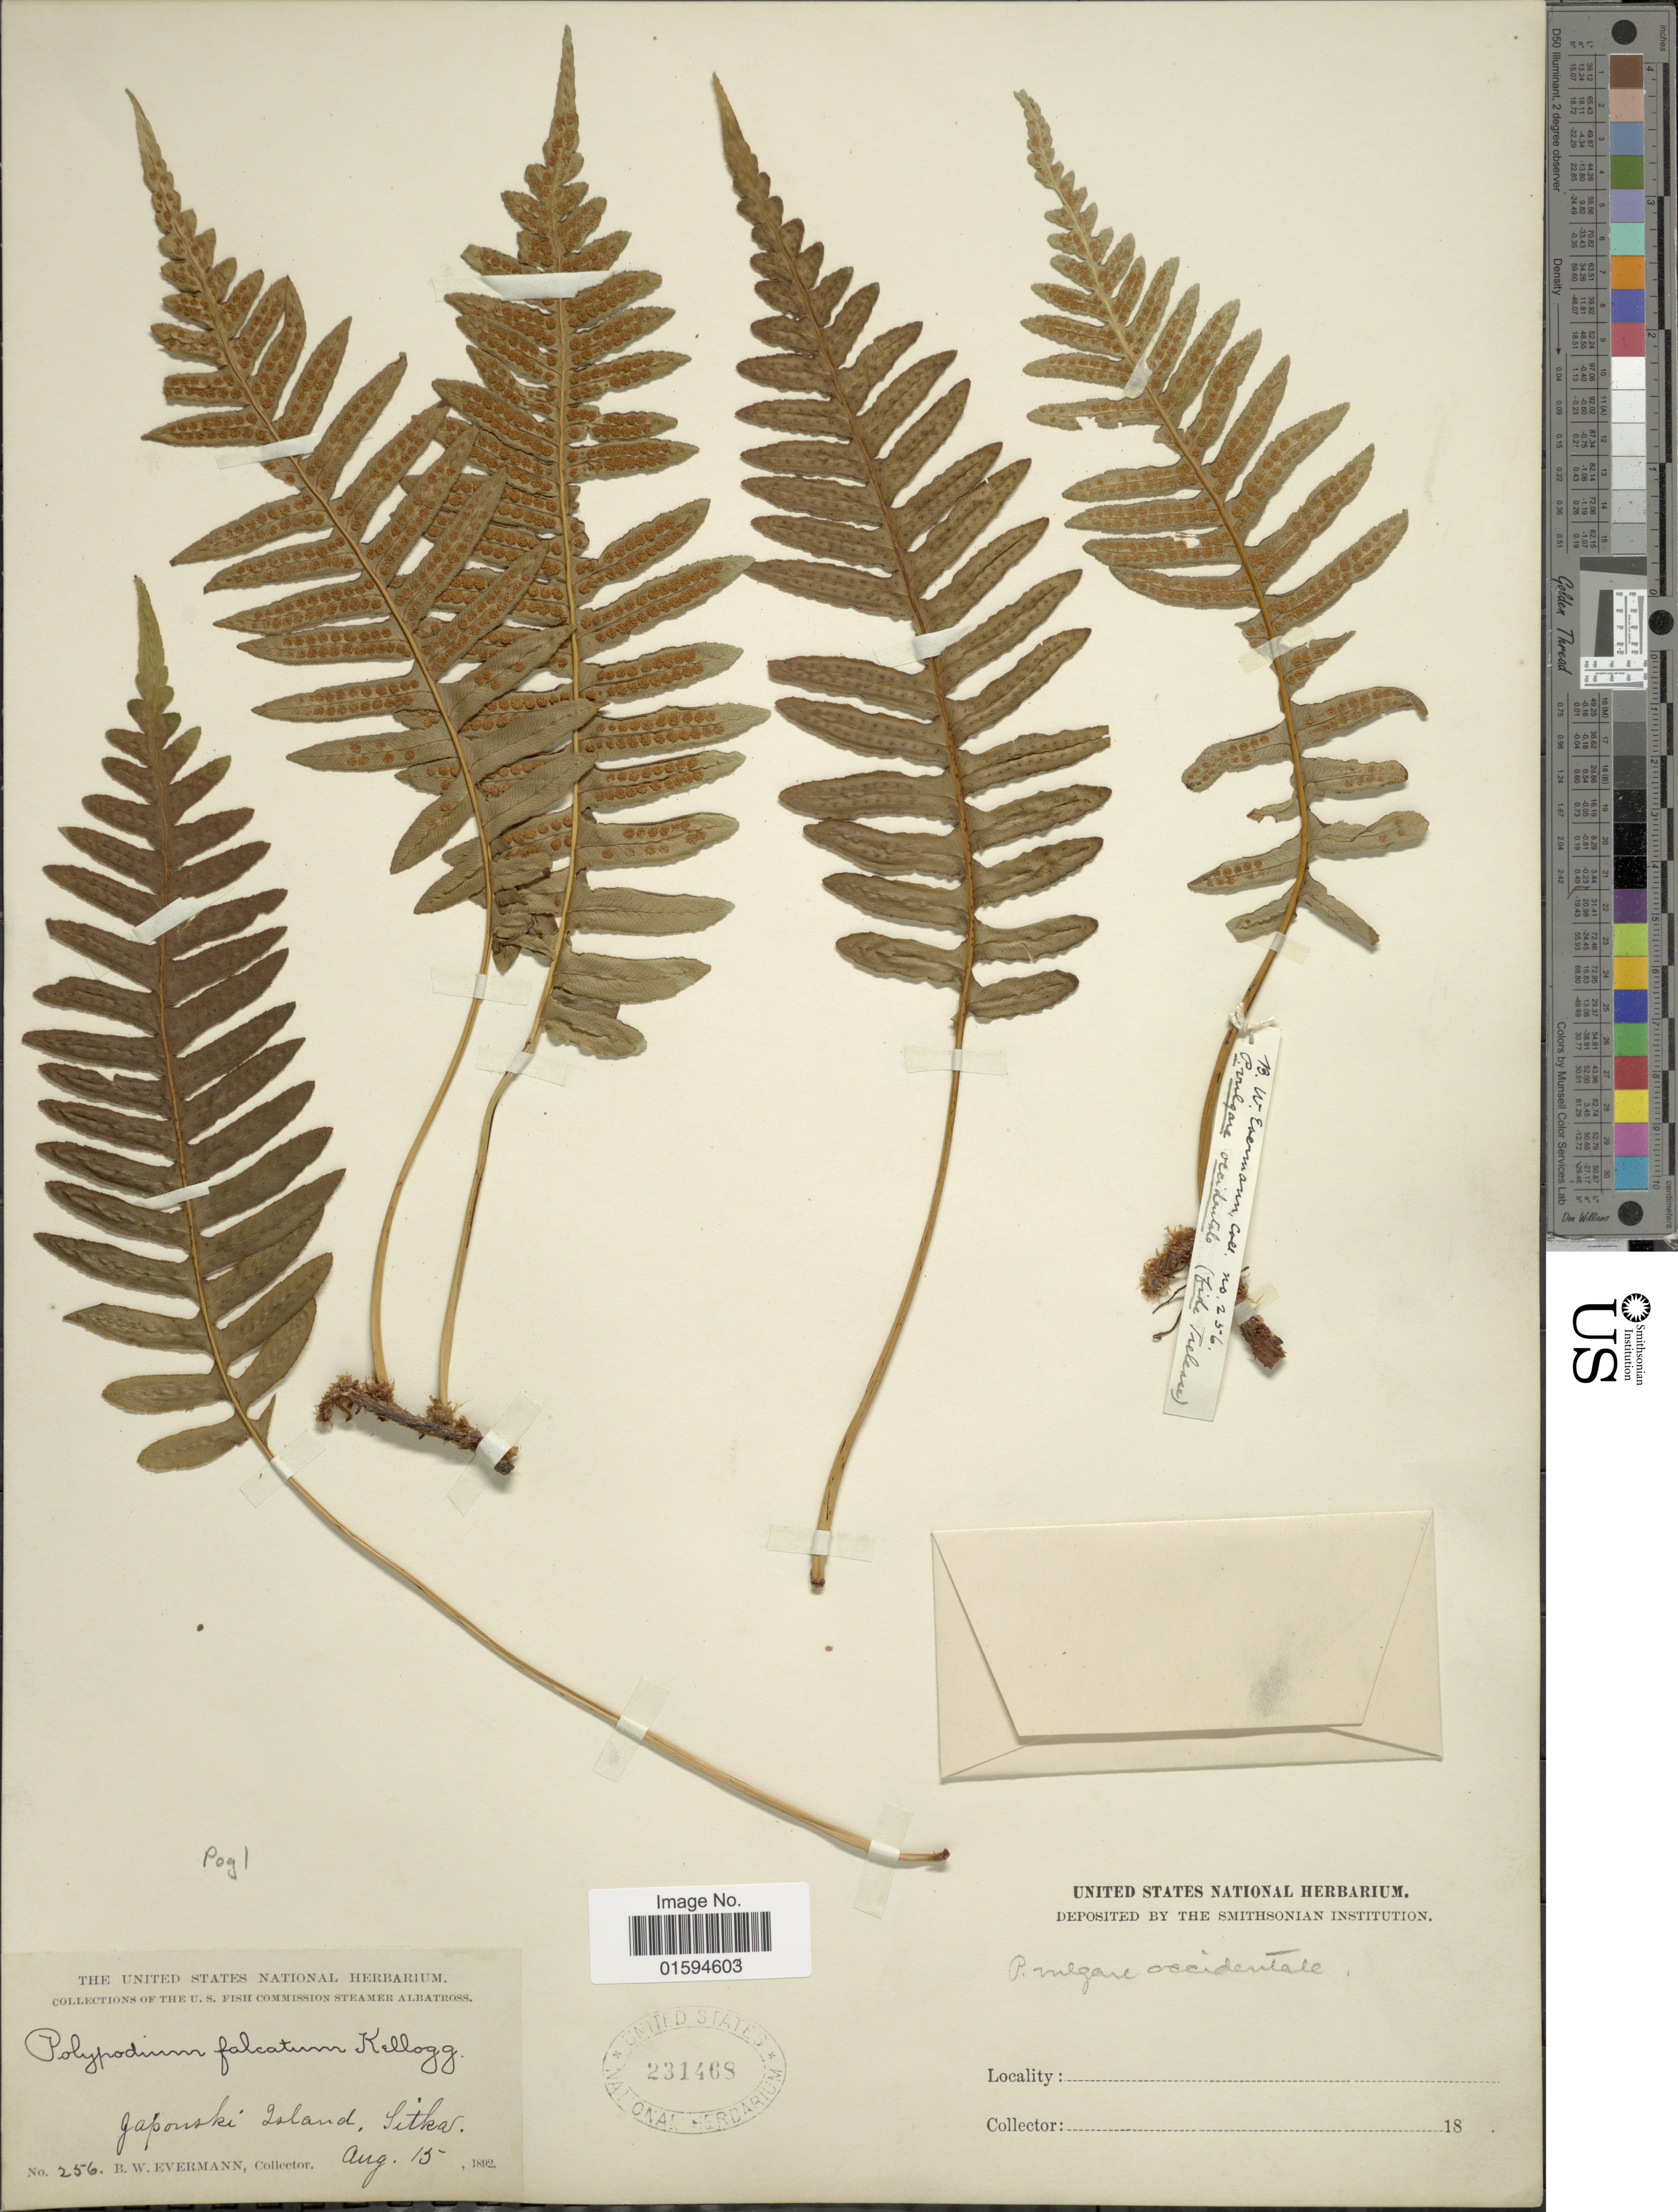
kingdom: Plantae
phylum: Tracheophyta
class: Polypodiopsida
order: Polypodiales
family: Polypodiaceae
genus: Polypodium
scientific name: Polypodium glycyrrhiza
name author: D.C. Eaton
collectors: B. W. Evermann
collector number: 256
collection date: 1892-08-15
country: United States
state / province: Alaska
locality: Japonski Island, Sitkas.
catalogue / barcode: US 231468